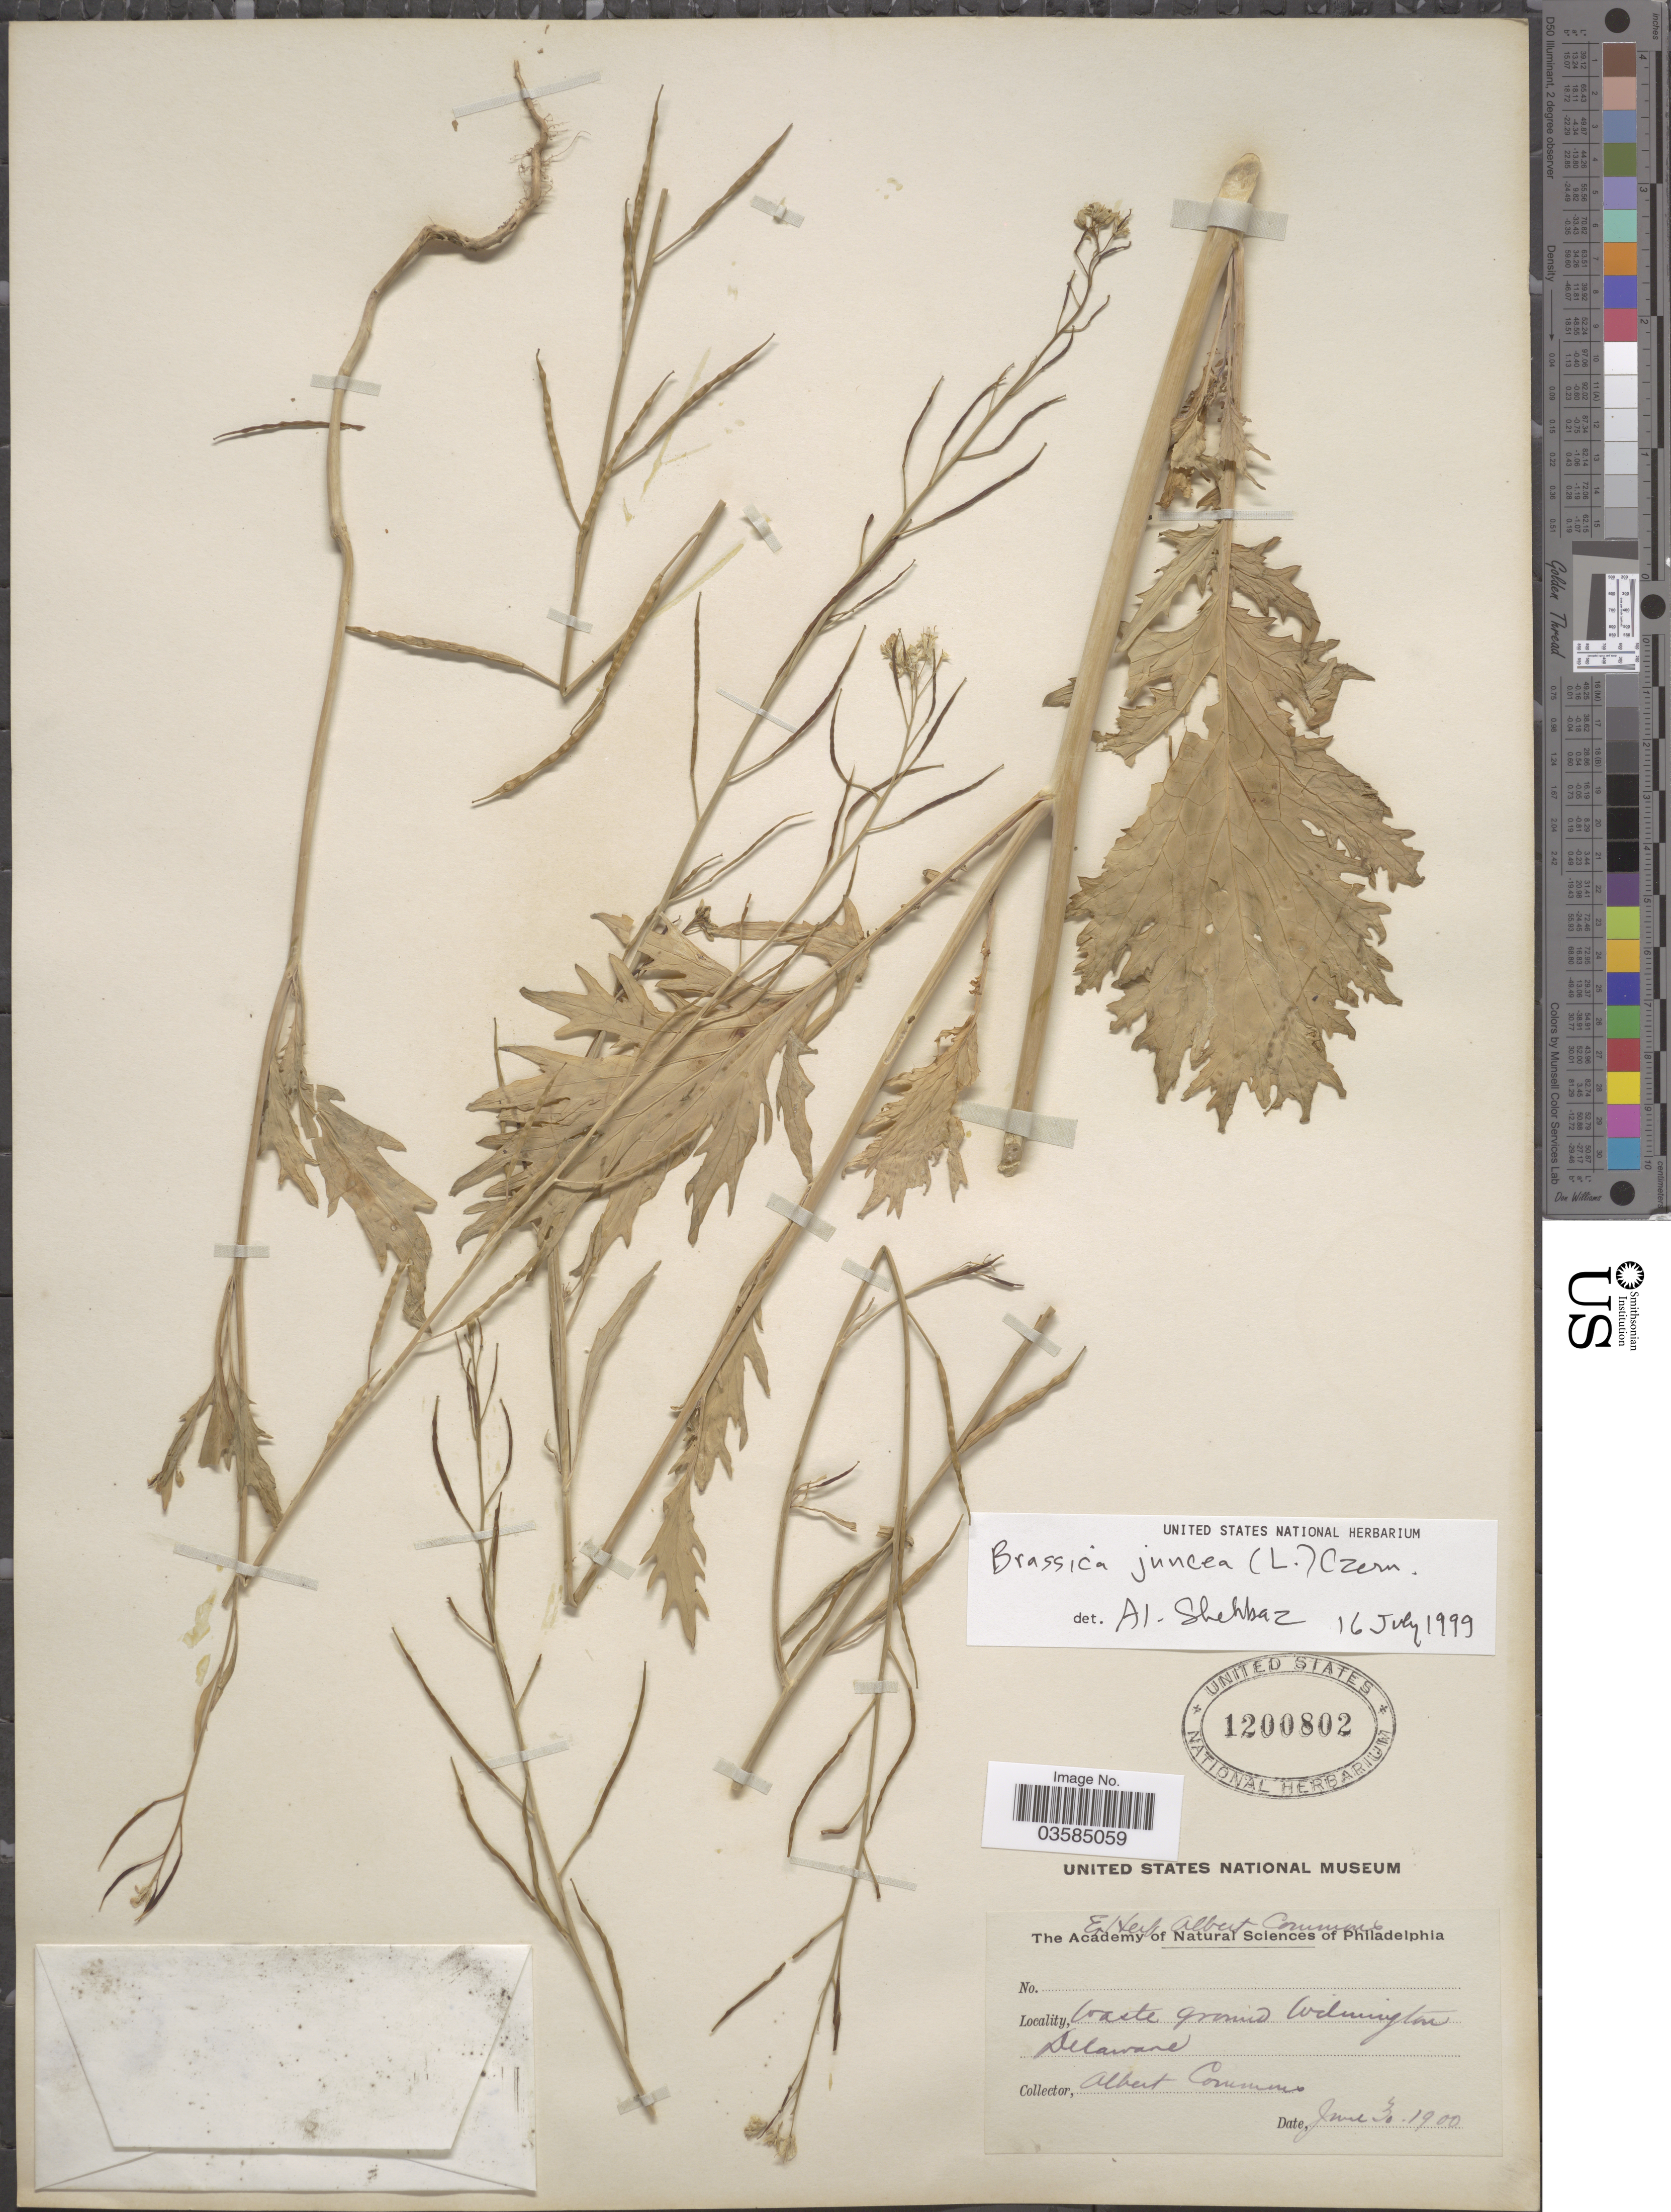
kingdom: Plantae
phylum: Tracheophyta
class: Magnoliopsida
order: Brassicales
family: Brassicaceae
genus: Brassica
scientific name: Brassica juncea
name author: (L.) Czern.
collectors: A. Commons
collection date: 1900-06-30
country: United States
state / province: Delaware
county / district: New Castle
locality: Waste ground Wilmington.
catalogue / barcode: US 1200802